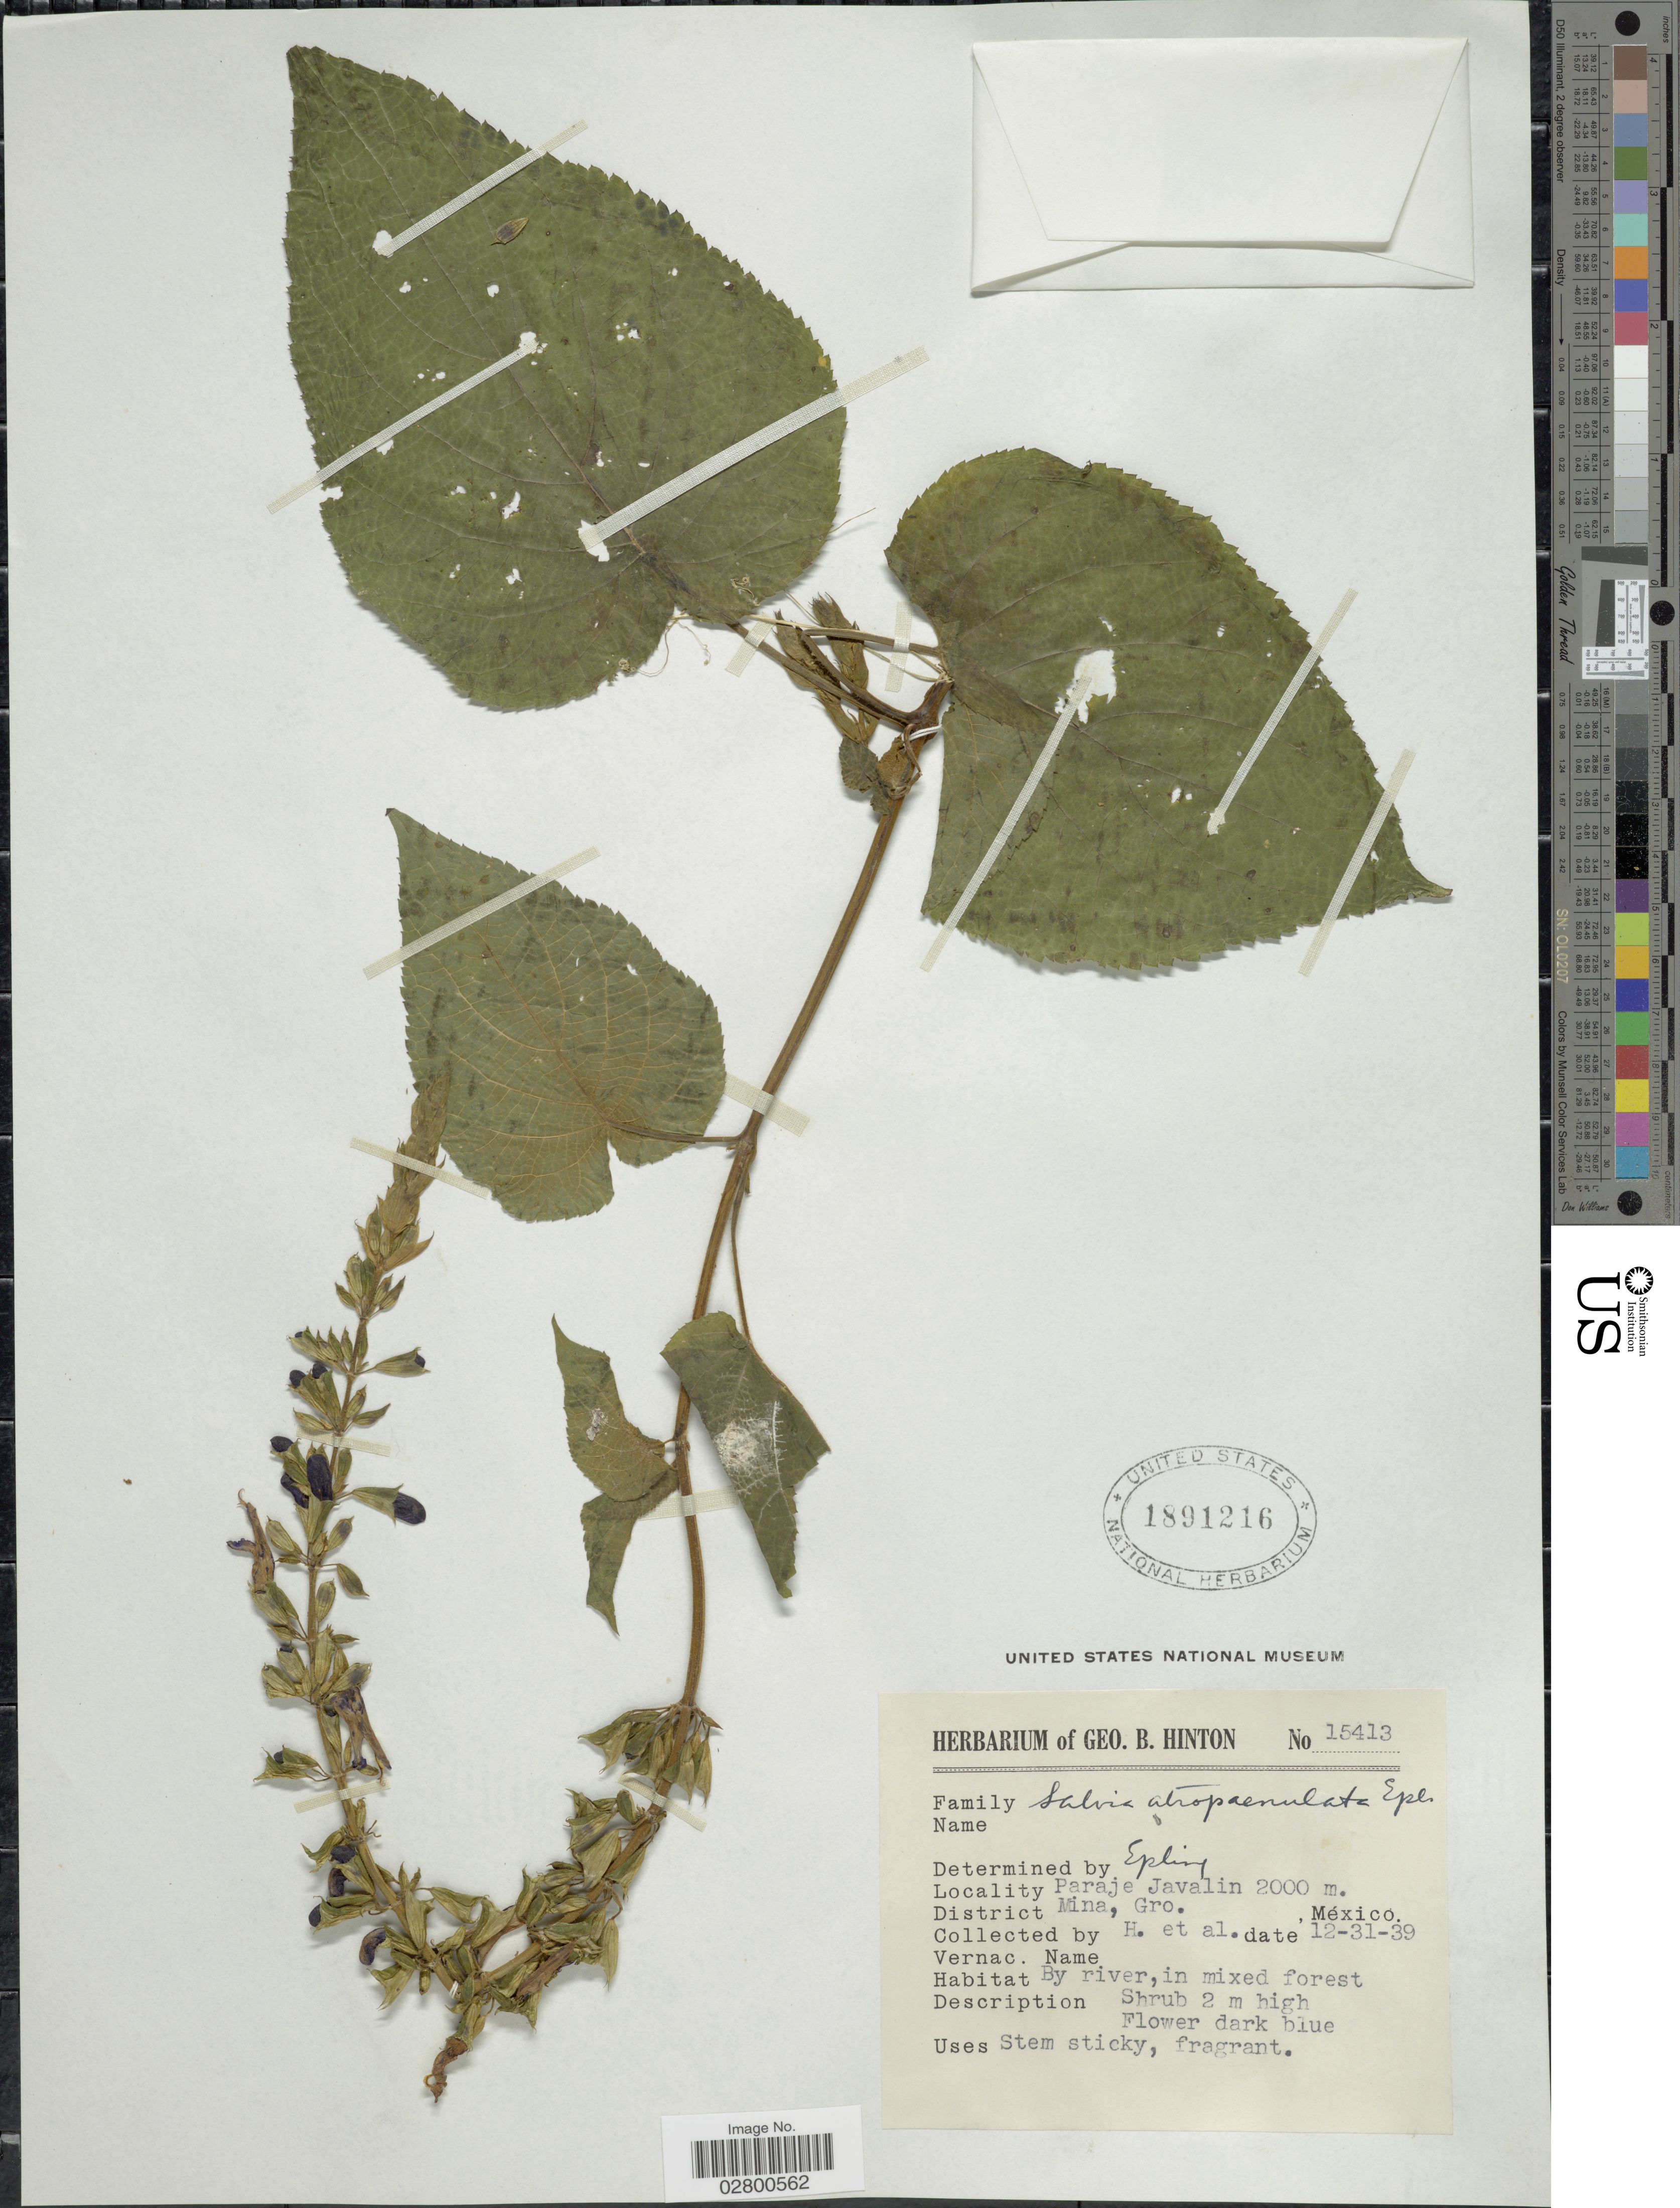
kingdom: Plantae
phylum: Tracheophyta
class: Magnoliopsida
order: Lamiales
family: Lamiaceae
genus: Salvia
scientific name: Salvia atropaenulata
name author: Epling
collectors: G. B. Hinton & et al.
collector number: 15413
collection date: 1939-12-31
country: Mexico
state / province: Guerrero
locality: Paraje Javalin. District Mina.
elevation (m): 2000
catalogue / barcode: US 1891216